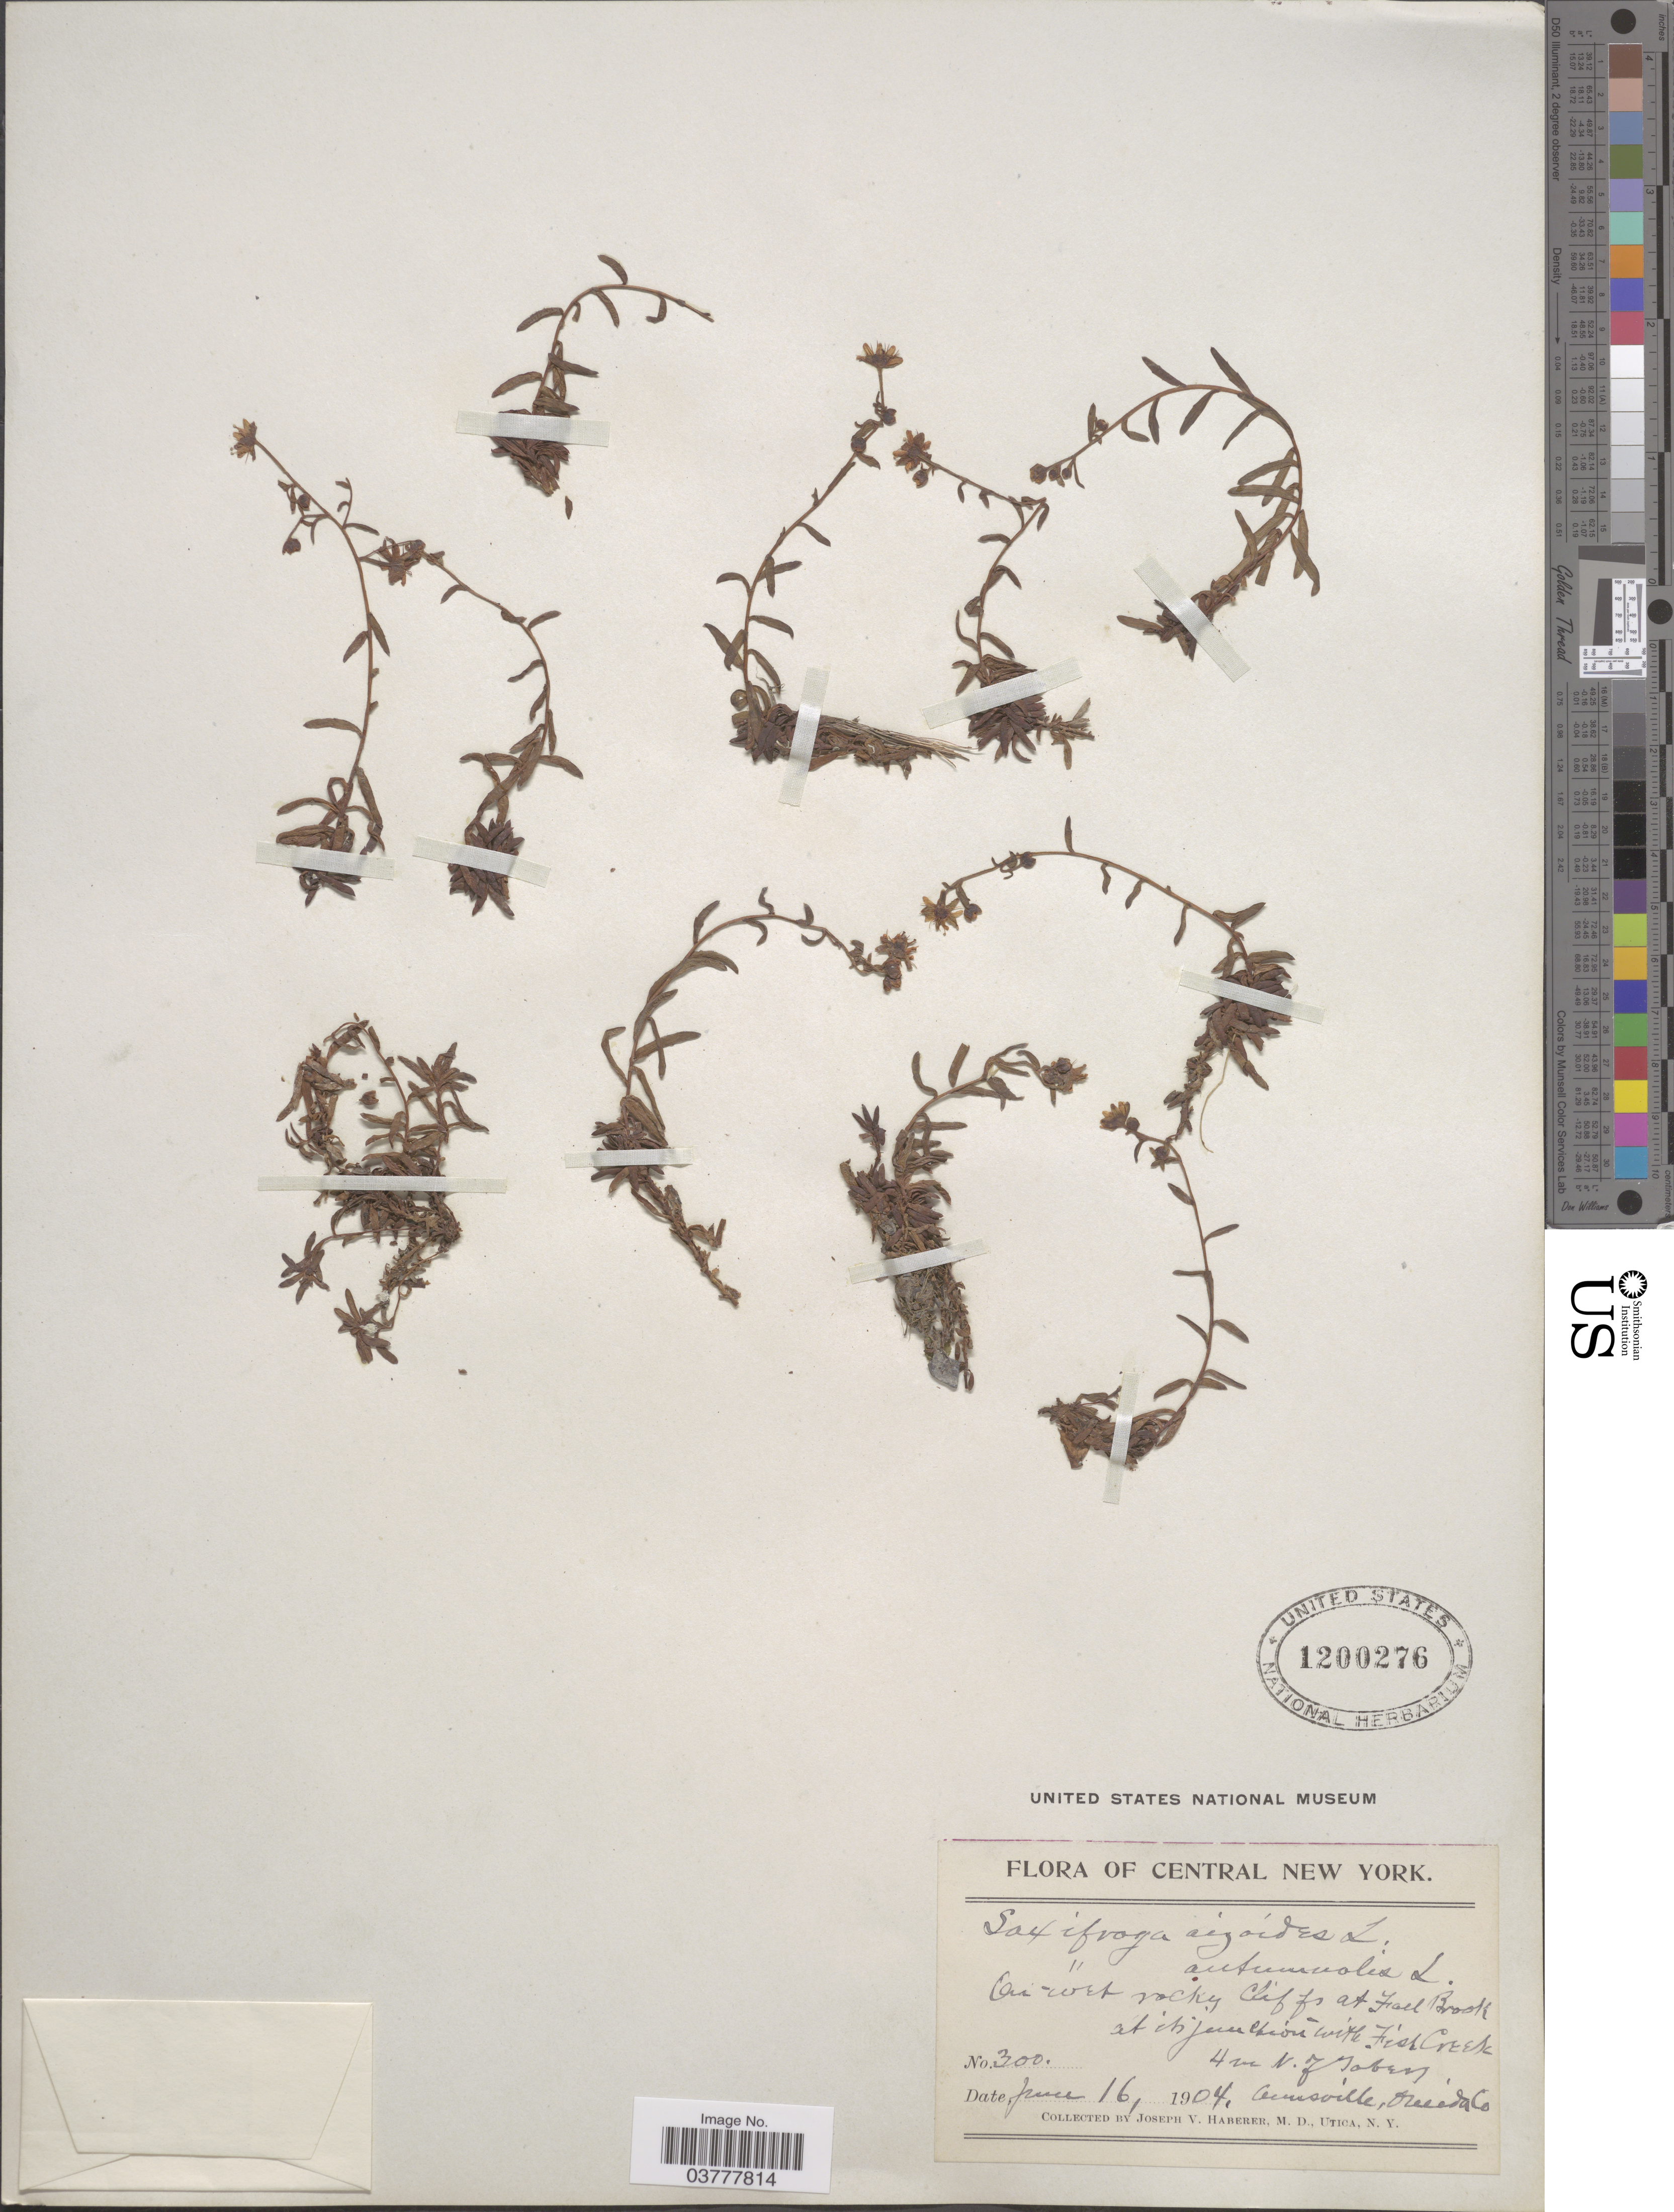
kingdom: Plantae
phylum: Tracheophyta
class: Magnoliopsida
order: Saxifragales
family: Saxifragaceae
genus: Saxifraga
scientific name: Saxifraga aizoides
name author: L.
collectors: J. V. Haberer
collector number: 300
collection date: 1904-06-16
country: United States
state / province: New York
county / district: Oneida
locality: Central New York. On wet rocky cliffs at Fall Brook at its junction with Fish Creek 4 m N. of Taberg. Annsville*, Oneida Co.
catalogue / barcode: US 1200276